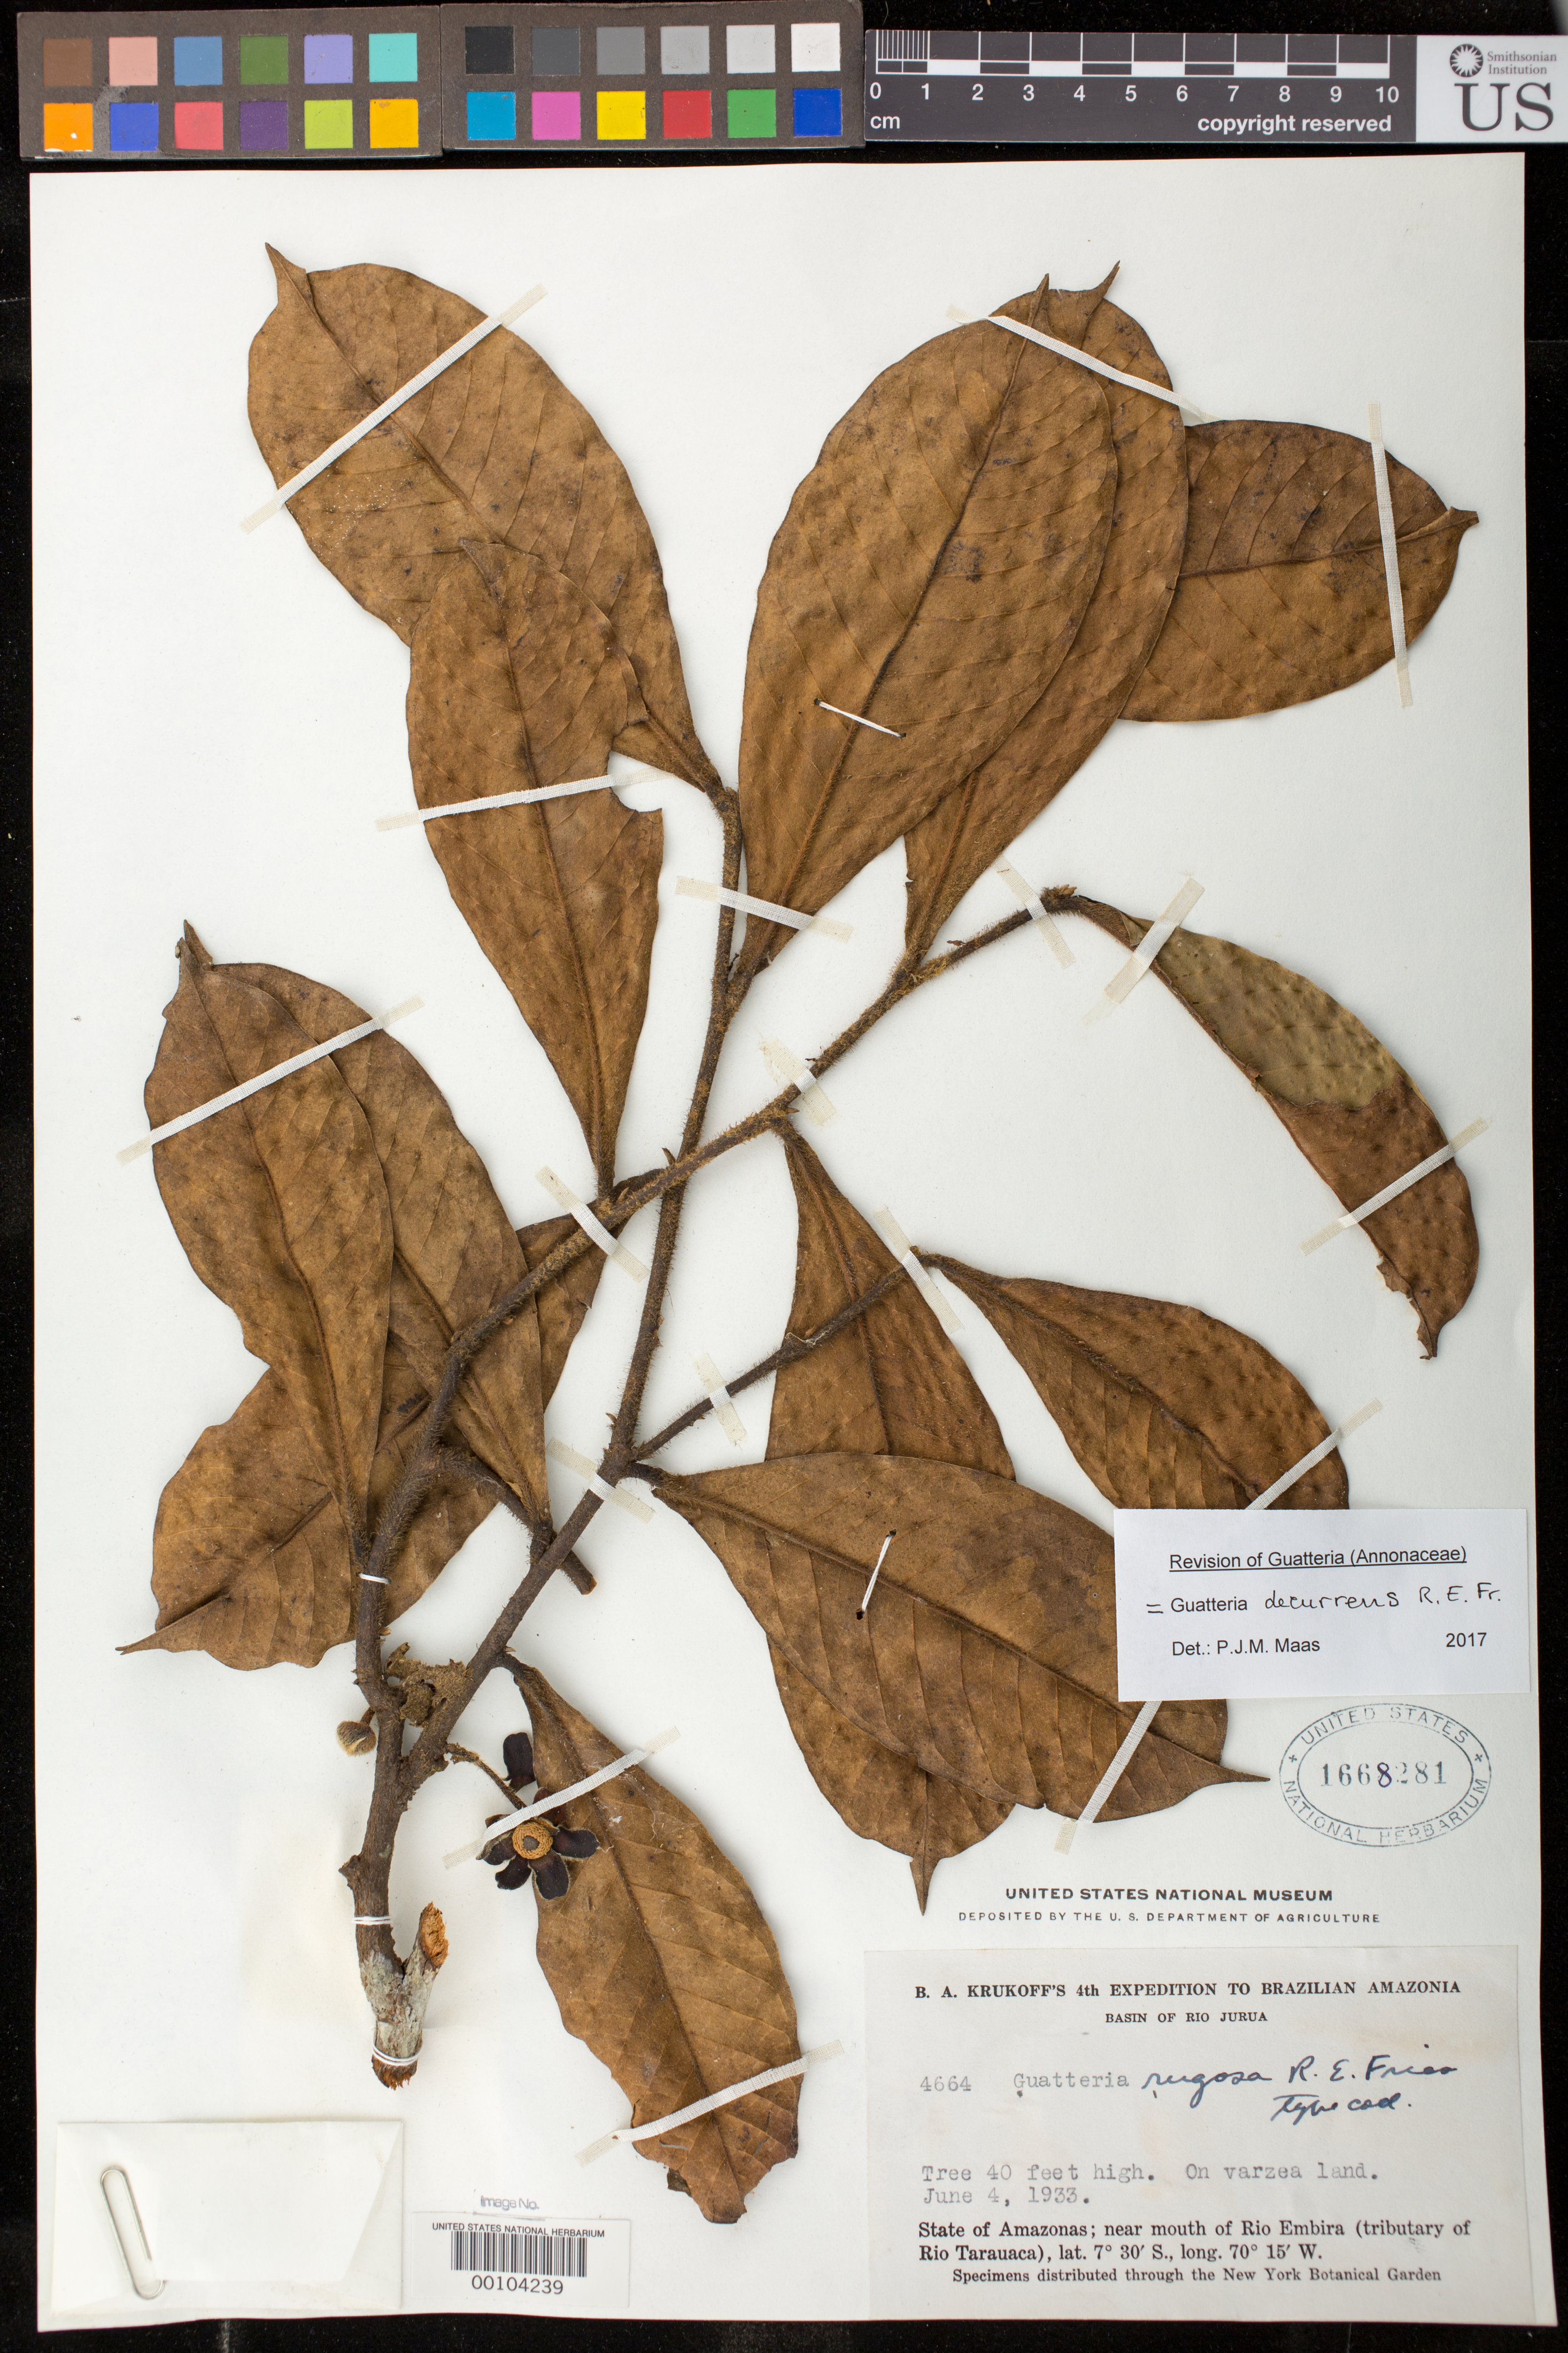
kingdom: Plantae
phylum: Tracheophyta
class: Magnoliopsida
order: Magnoliales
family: Annonaceae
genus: Guatteria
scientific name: Guatteria rugosa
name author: R.E. Fr.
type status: Isotype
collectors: B. A. Krukoff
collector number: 4664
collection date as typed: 04 Jun 1933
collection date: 1933-06-04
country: Brazil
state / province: Amazonas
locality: Near mouth of Rio Embira, tributary of Rio Tarauaca.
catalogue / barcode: US 1668281